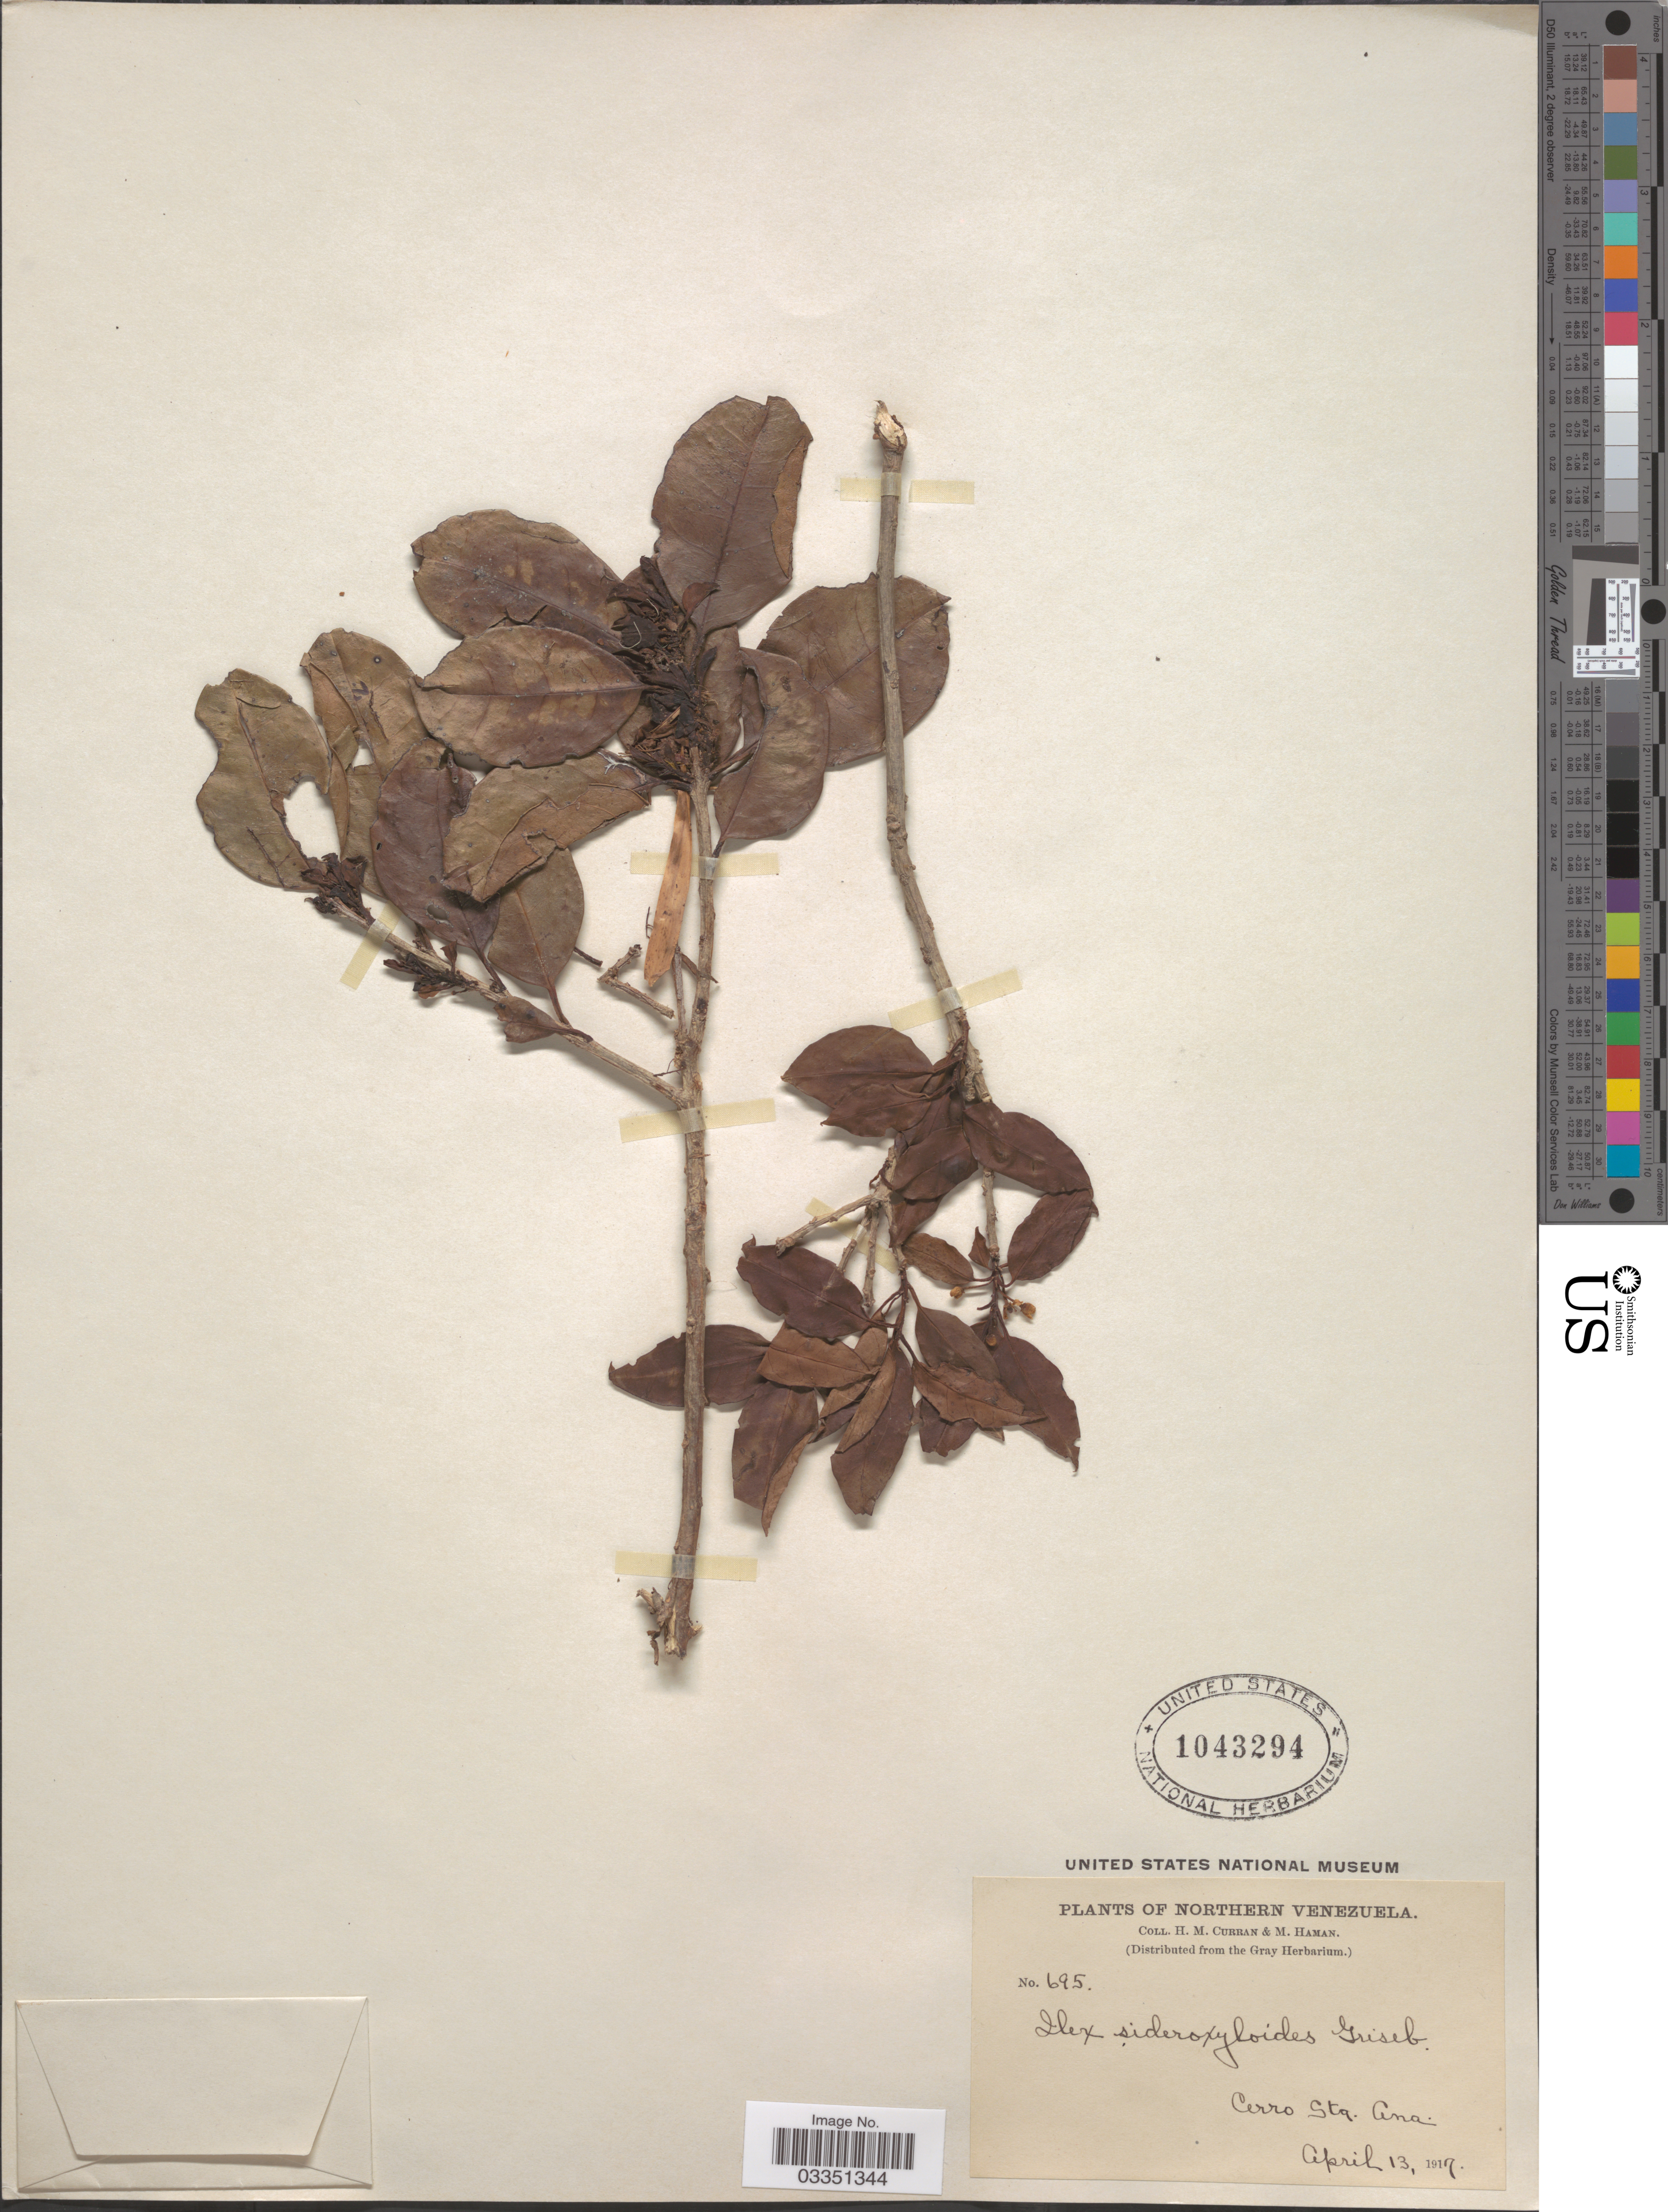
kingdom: Plantae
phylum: Tracheophyta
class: Magnoliopsida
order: Aquifoliales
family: Aquifoliaceae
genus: Ilex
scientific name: Ilex sideroxyloides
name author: (Sw.) Griseb.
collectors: H. M. Curran & M. Haman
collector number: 695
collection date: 1917-04-13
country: Venezuela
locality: Northern Venezuela. Cerro Sta. Ana.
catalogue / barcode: US 1043294